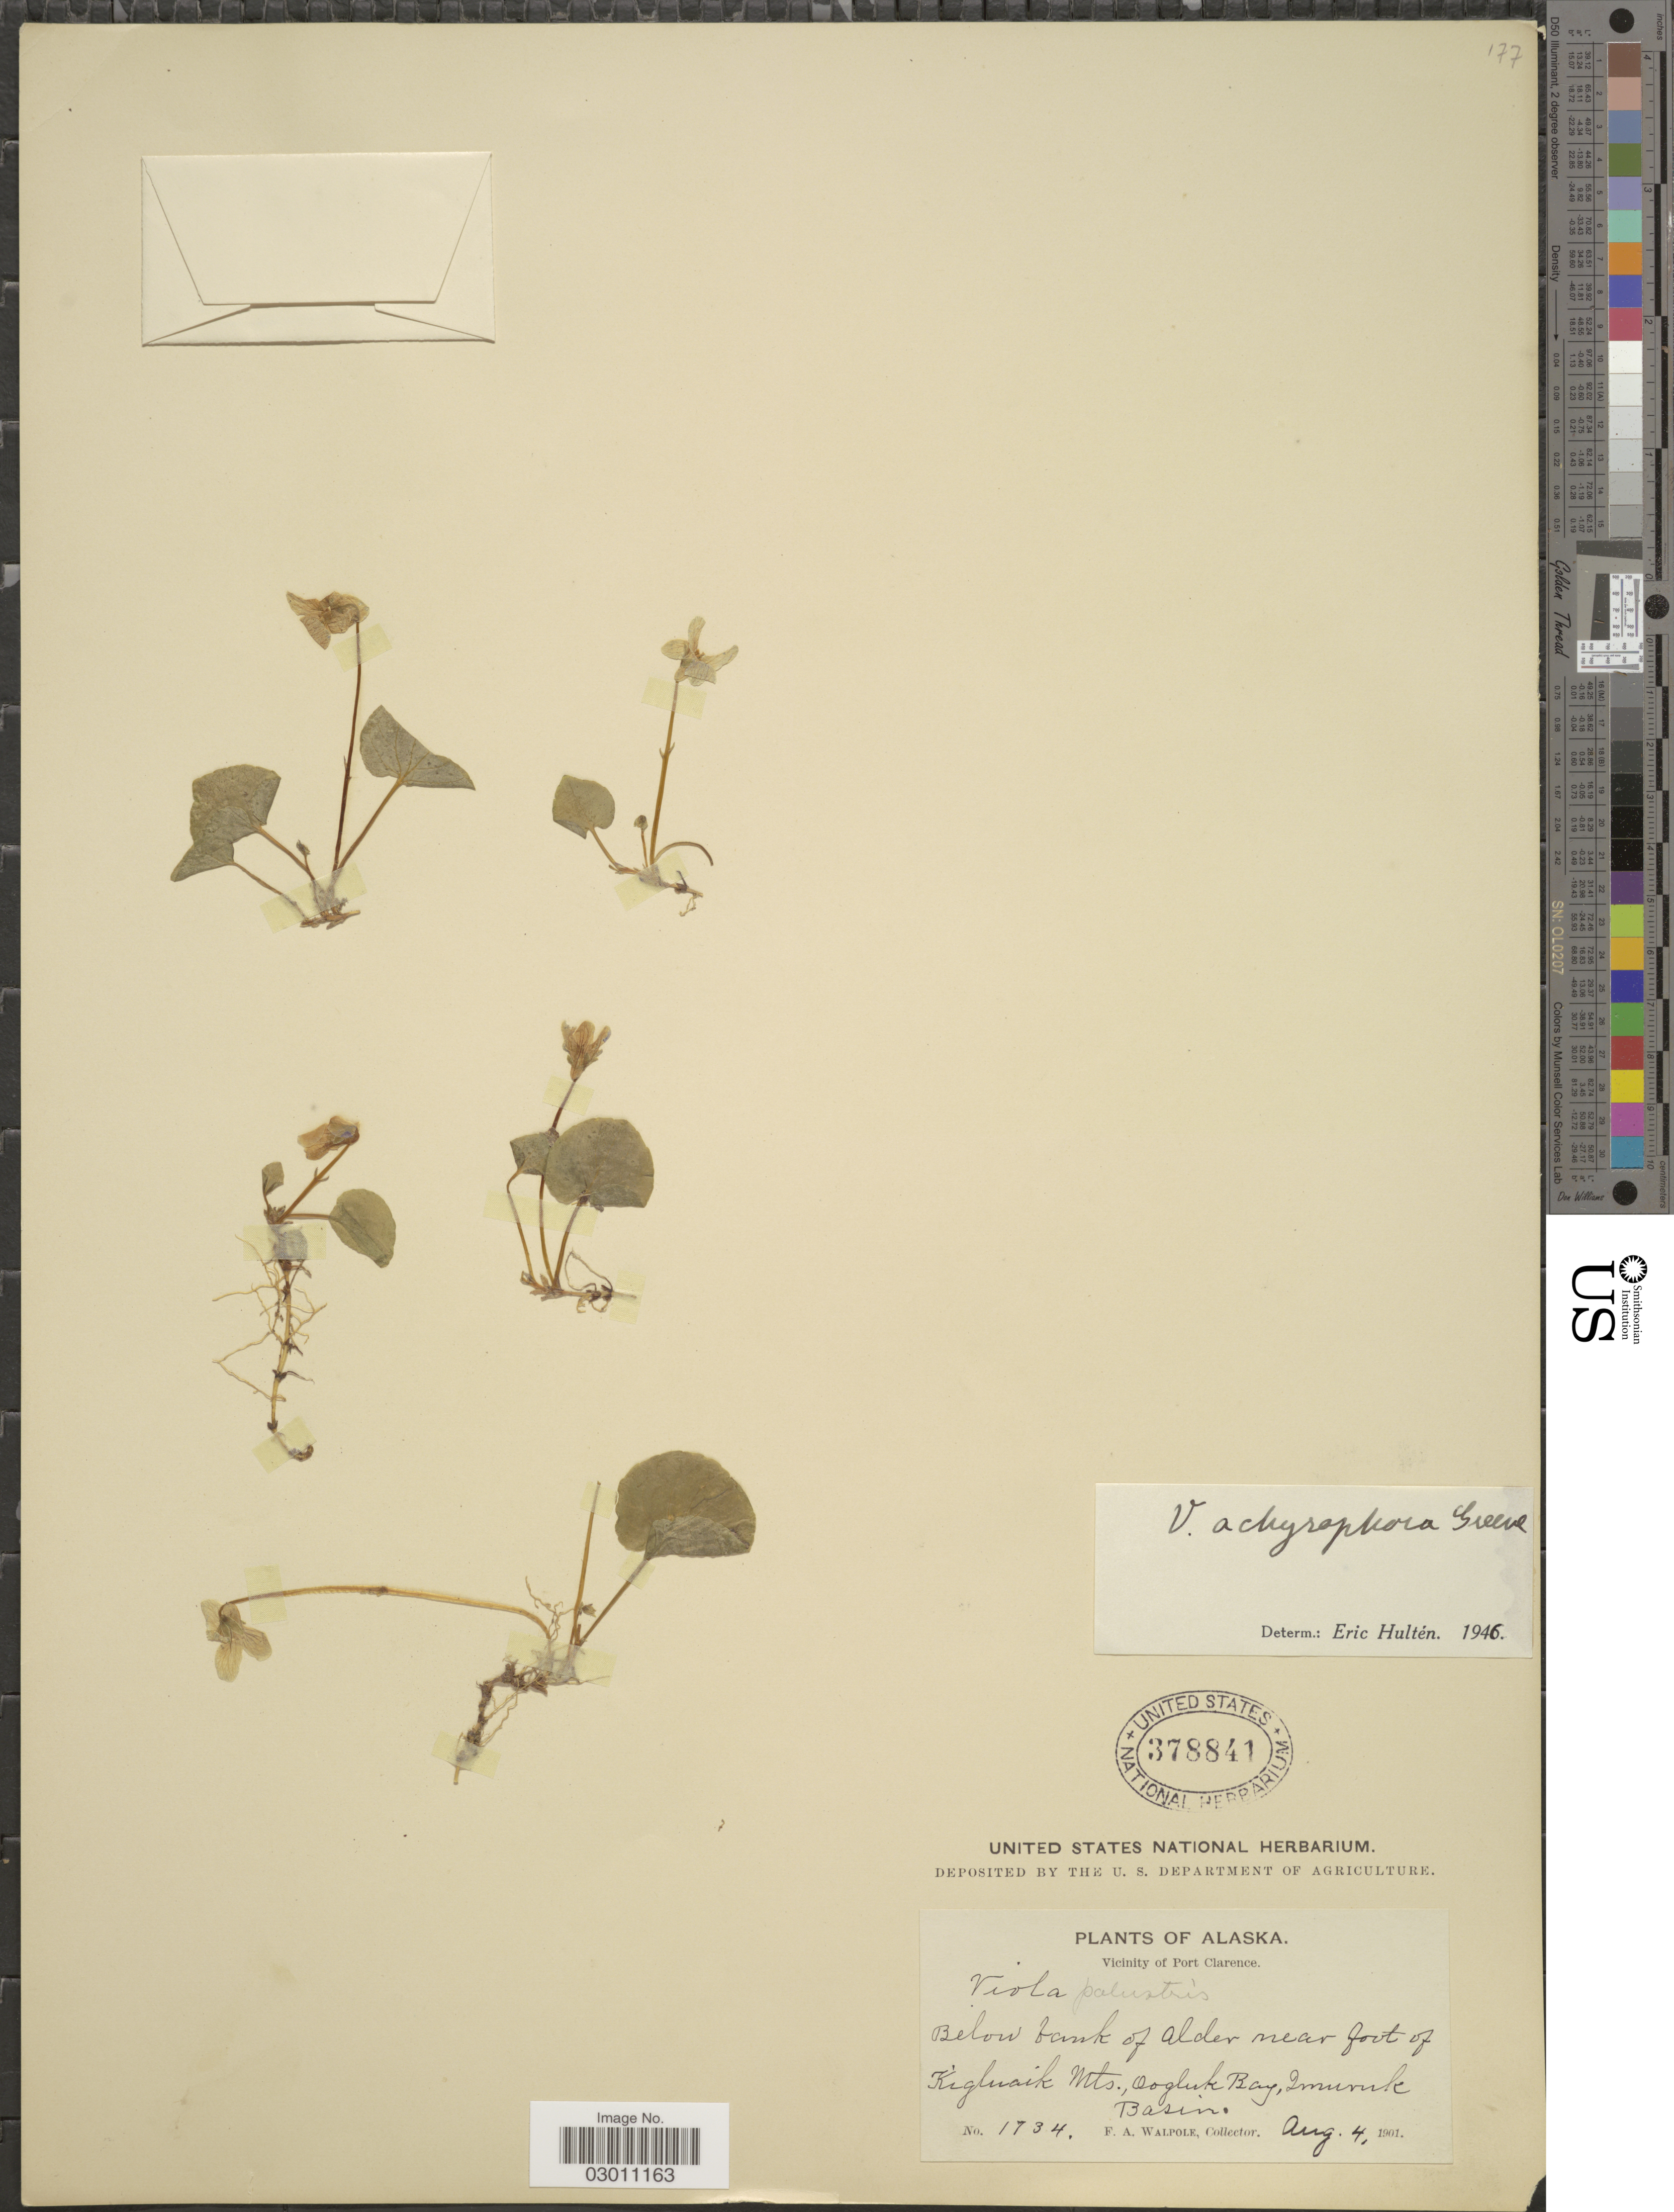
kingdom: Plantae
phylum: Tracheophyta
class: Magnoliopsida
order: Malpighiales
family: Violaceae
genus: Viola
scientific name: Viola achyrophora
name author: Greene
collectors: F. Walpole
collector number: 1734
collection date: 1901-08-04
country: United States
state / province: Alaska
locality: Vicinity of Port Clarence. Below bank of Alder near foot of Kigluaik Mts., Oogluk Bay, Imuruk Basin.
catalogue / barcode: US 378841